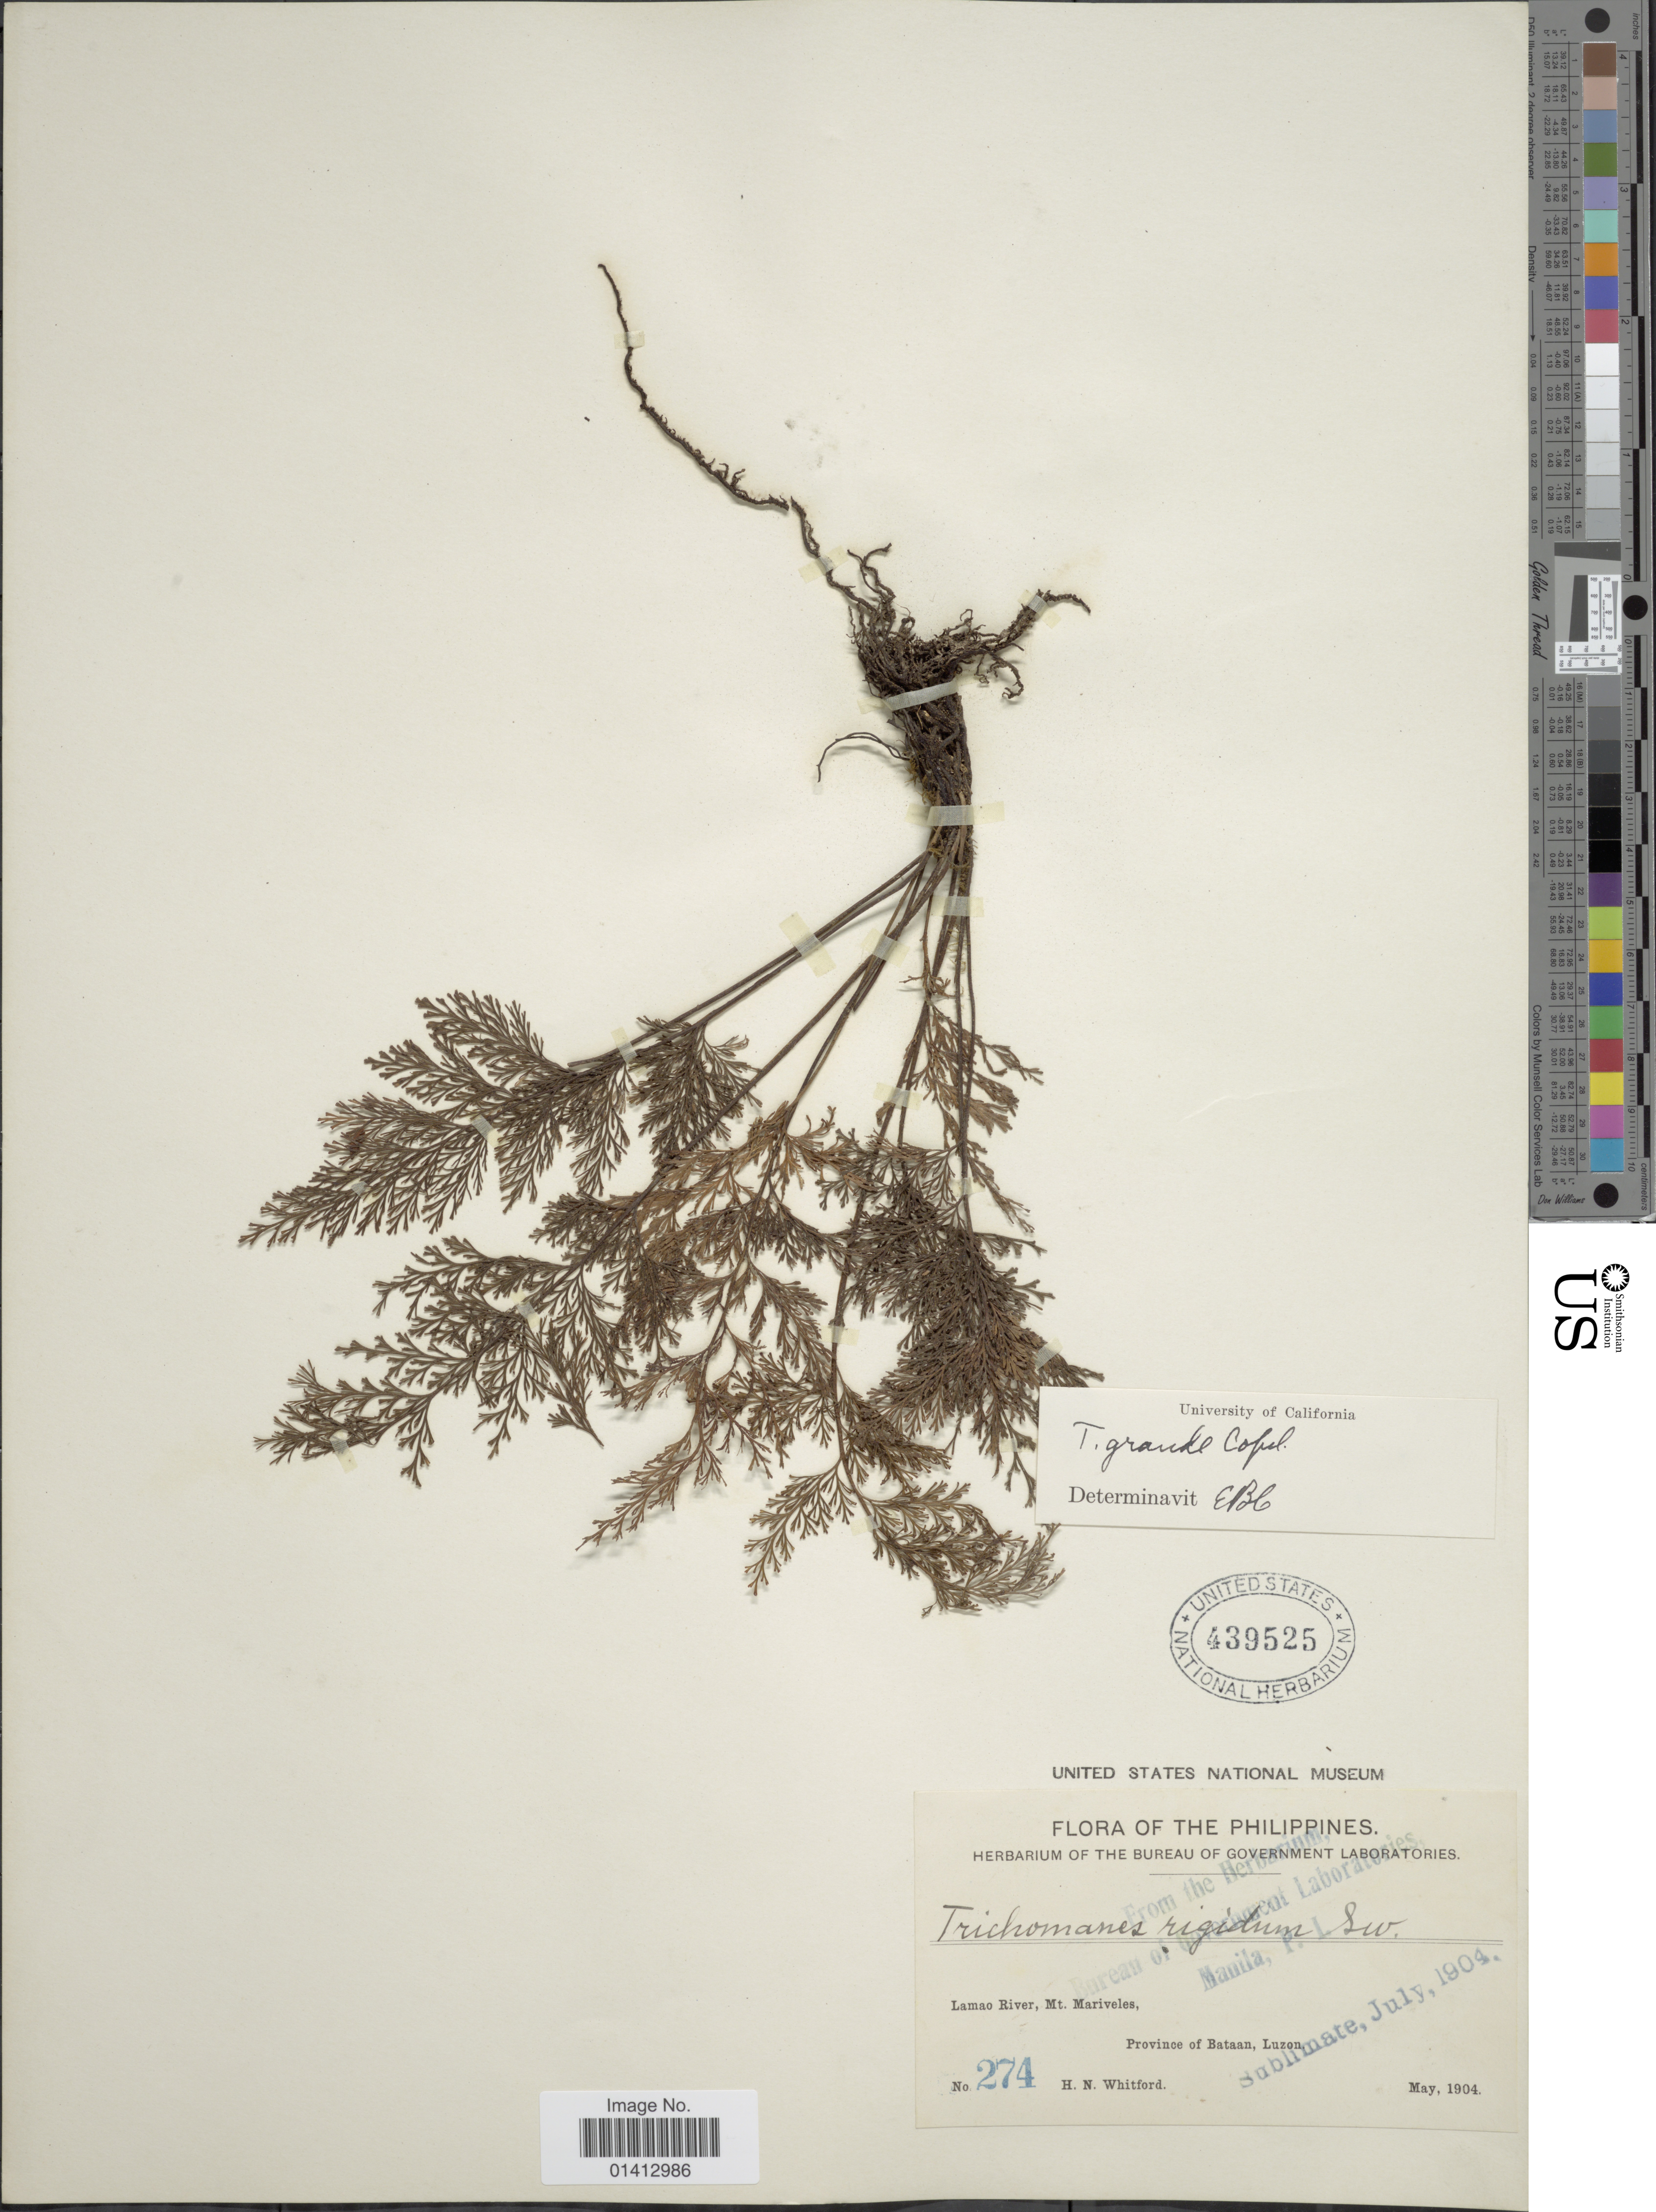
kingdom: Plantae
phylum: Tracheophyta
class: Polypodiopsida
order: Hymenophyllales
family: Hymenophyllaceae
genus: Crepidomanes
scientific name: Crepidomanes grande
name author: (Copel.) Ebihara & K. Iwats.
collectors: H. N. Whitford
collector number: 274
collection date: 1904-05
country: Philippines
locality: Lamao River, Mt Mariveles, province of Bataan, Luzon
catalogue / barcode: US 439525